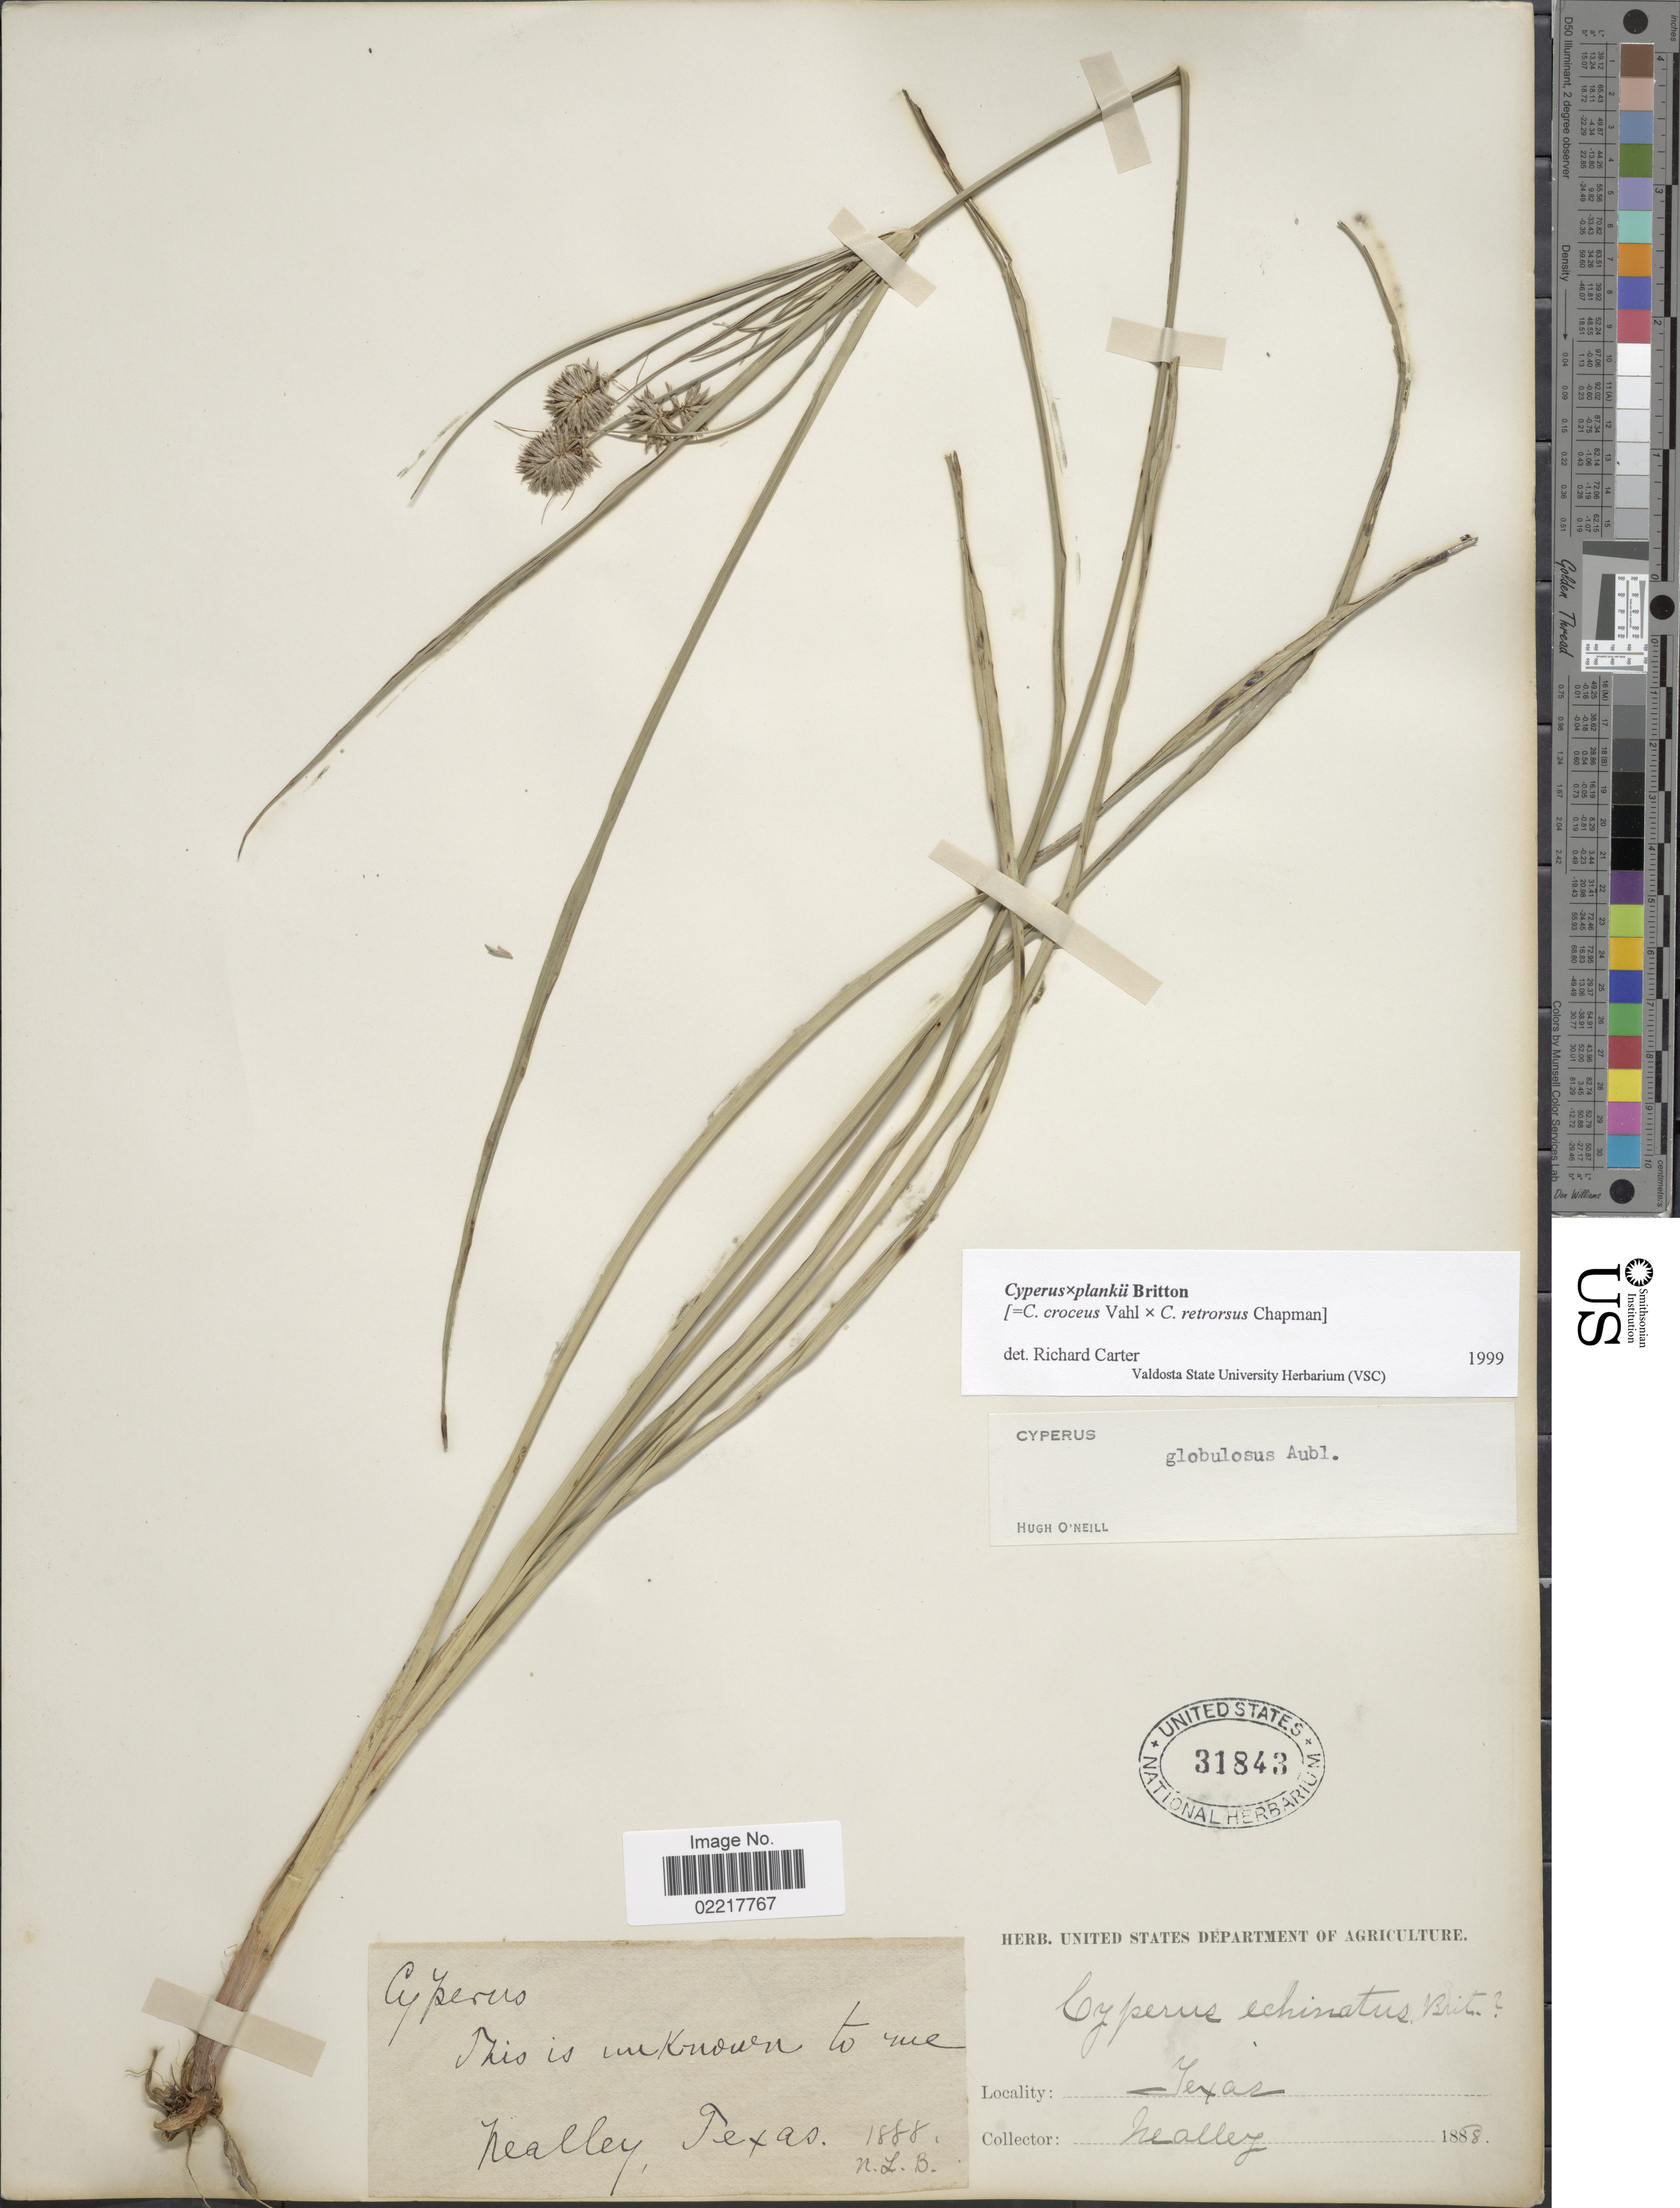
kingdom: Plantae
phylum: Tracheophyta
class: Liliopsida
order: Poales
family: Cyperaceae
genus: Cyperus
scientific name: Cyperus x plankii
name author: Britton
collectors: Nealley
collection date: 1888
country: United States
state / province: Texas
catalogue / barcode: US 31843